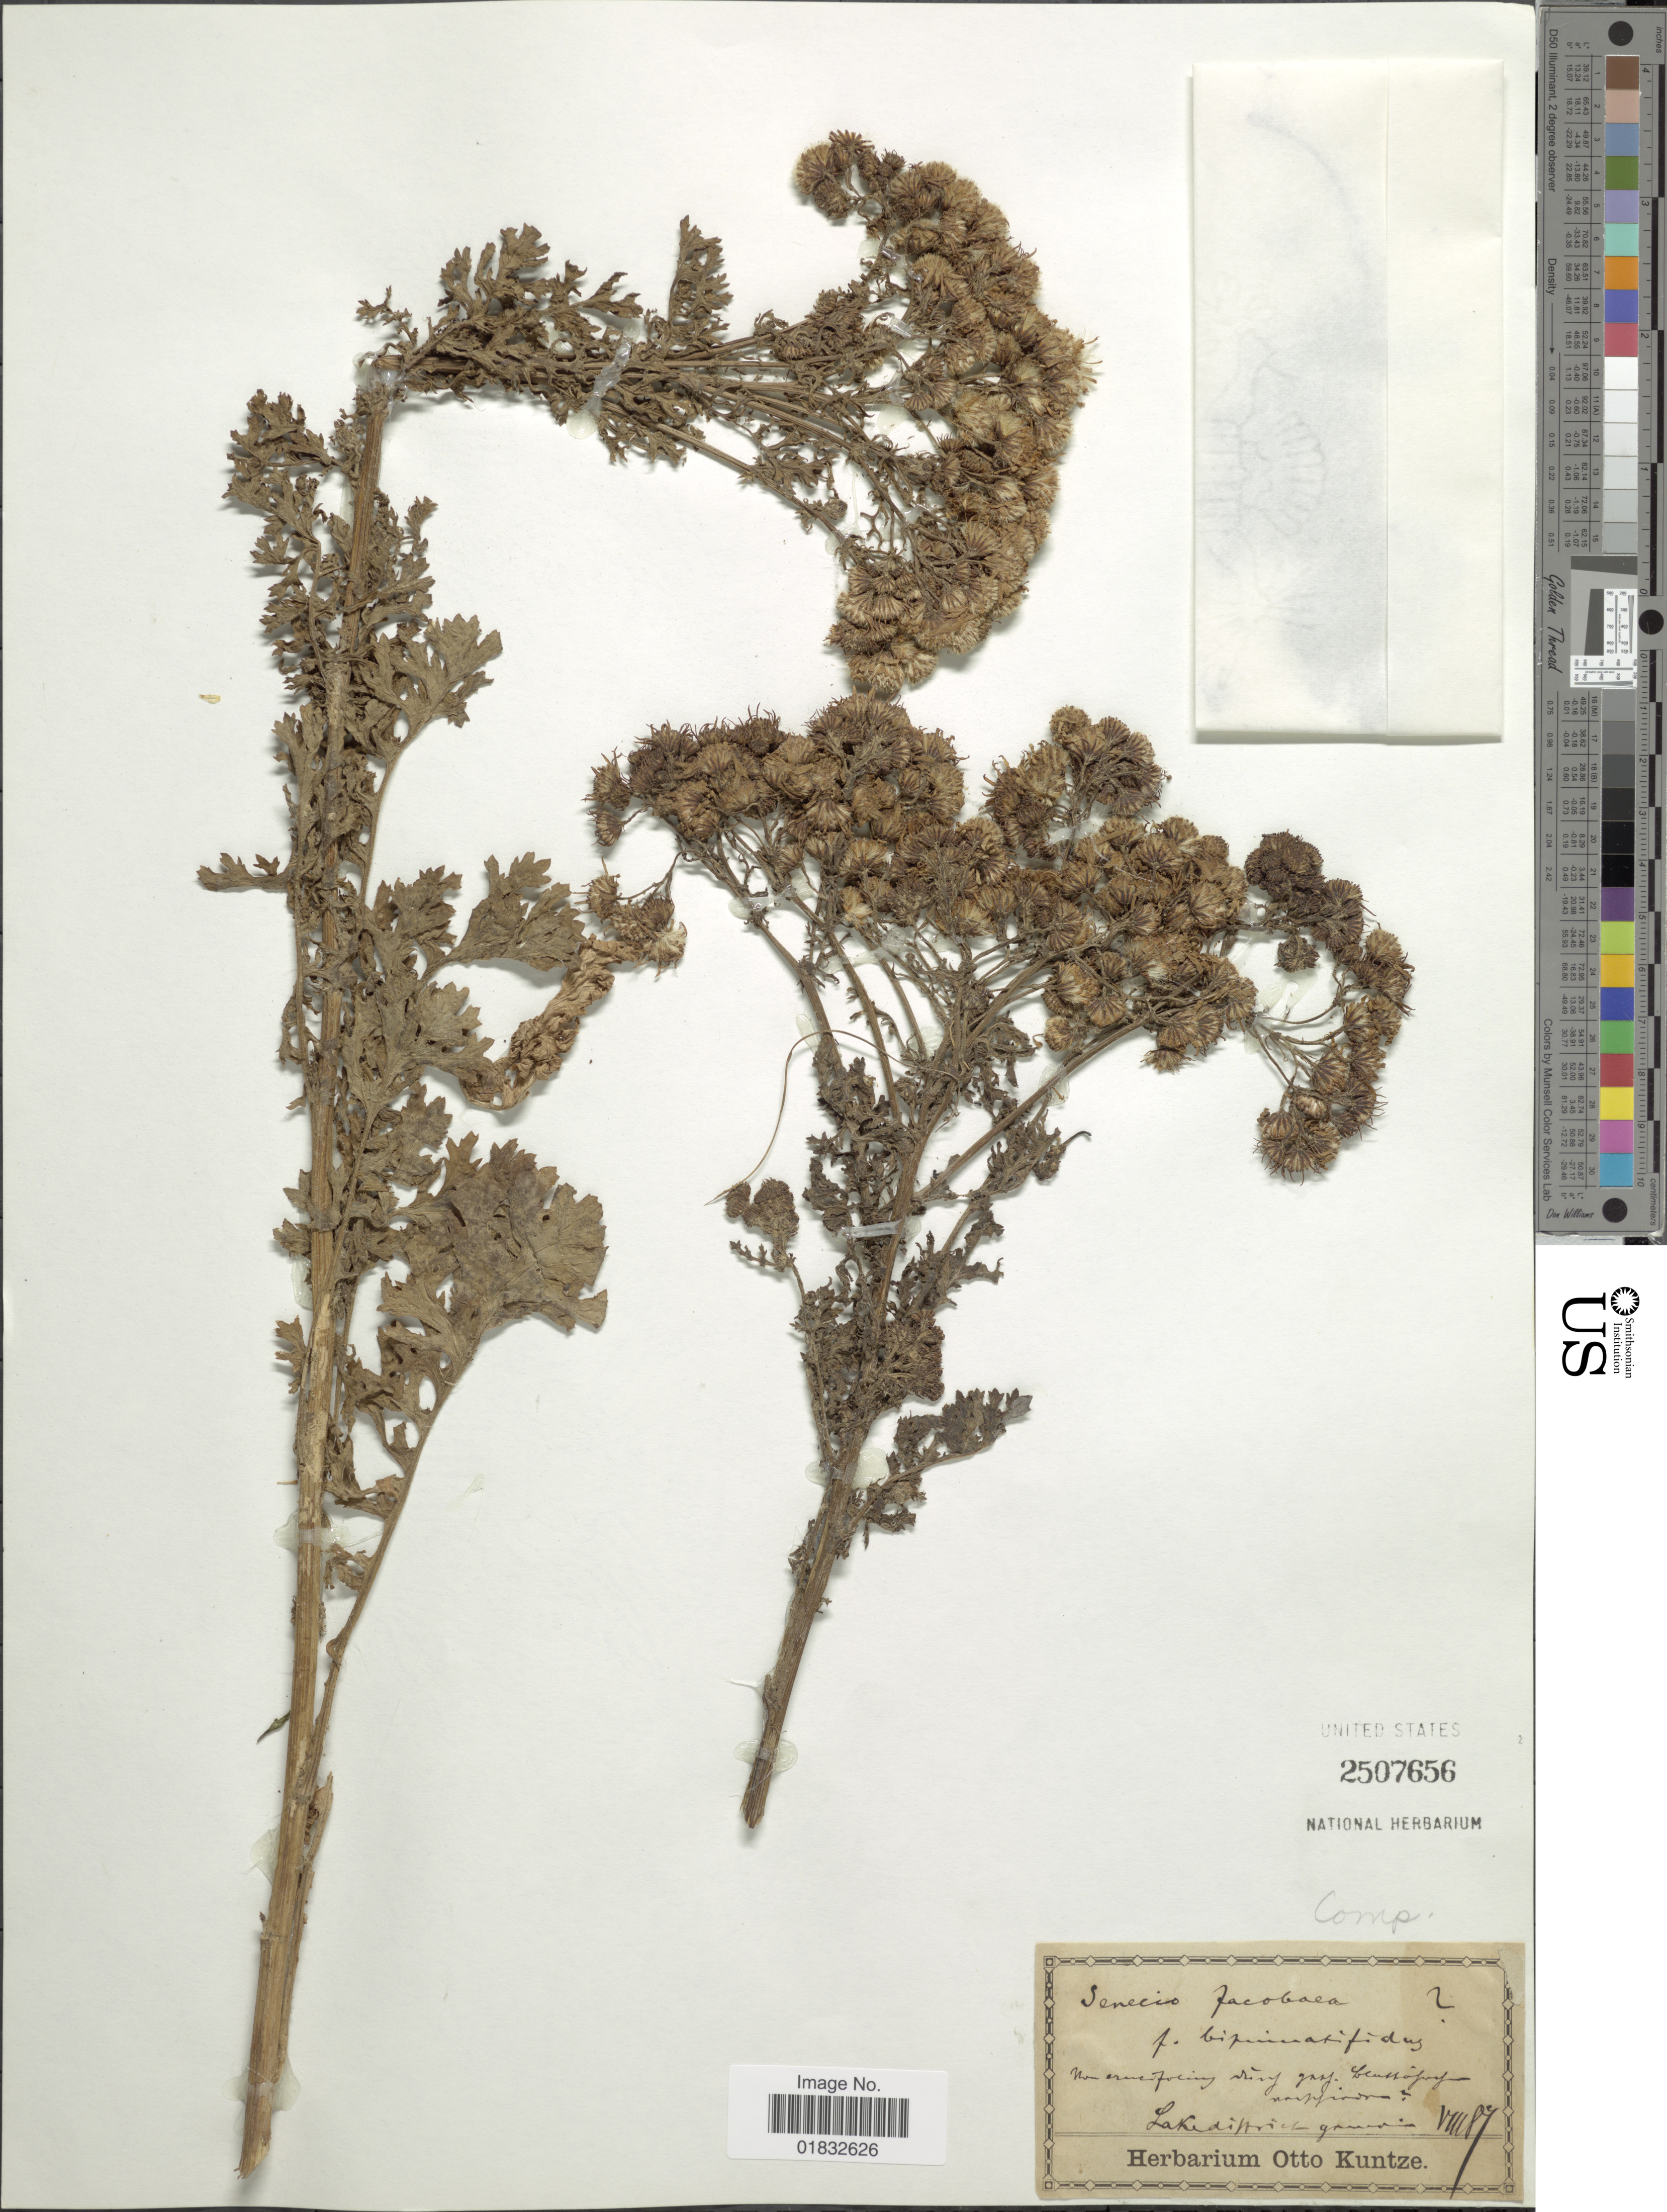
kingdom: Plantae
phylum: Tracheophyta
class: Magnoliopsida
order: Asterales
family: Asteraceae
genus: Jacobaea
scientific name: Jacobaea vulgaris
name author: Gaertn.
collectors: ex herb. Otto Kuntze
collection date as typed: Transcribed d/m/y: /8/87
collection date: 1887-08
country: United Kingdom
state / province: England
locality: Lake district graminosis [interpreted]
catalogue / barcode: US 2507656